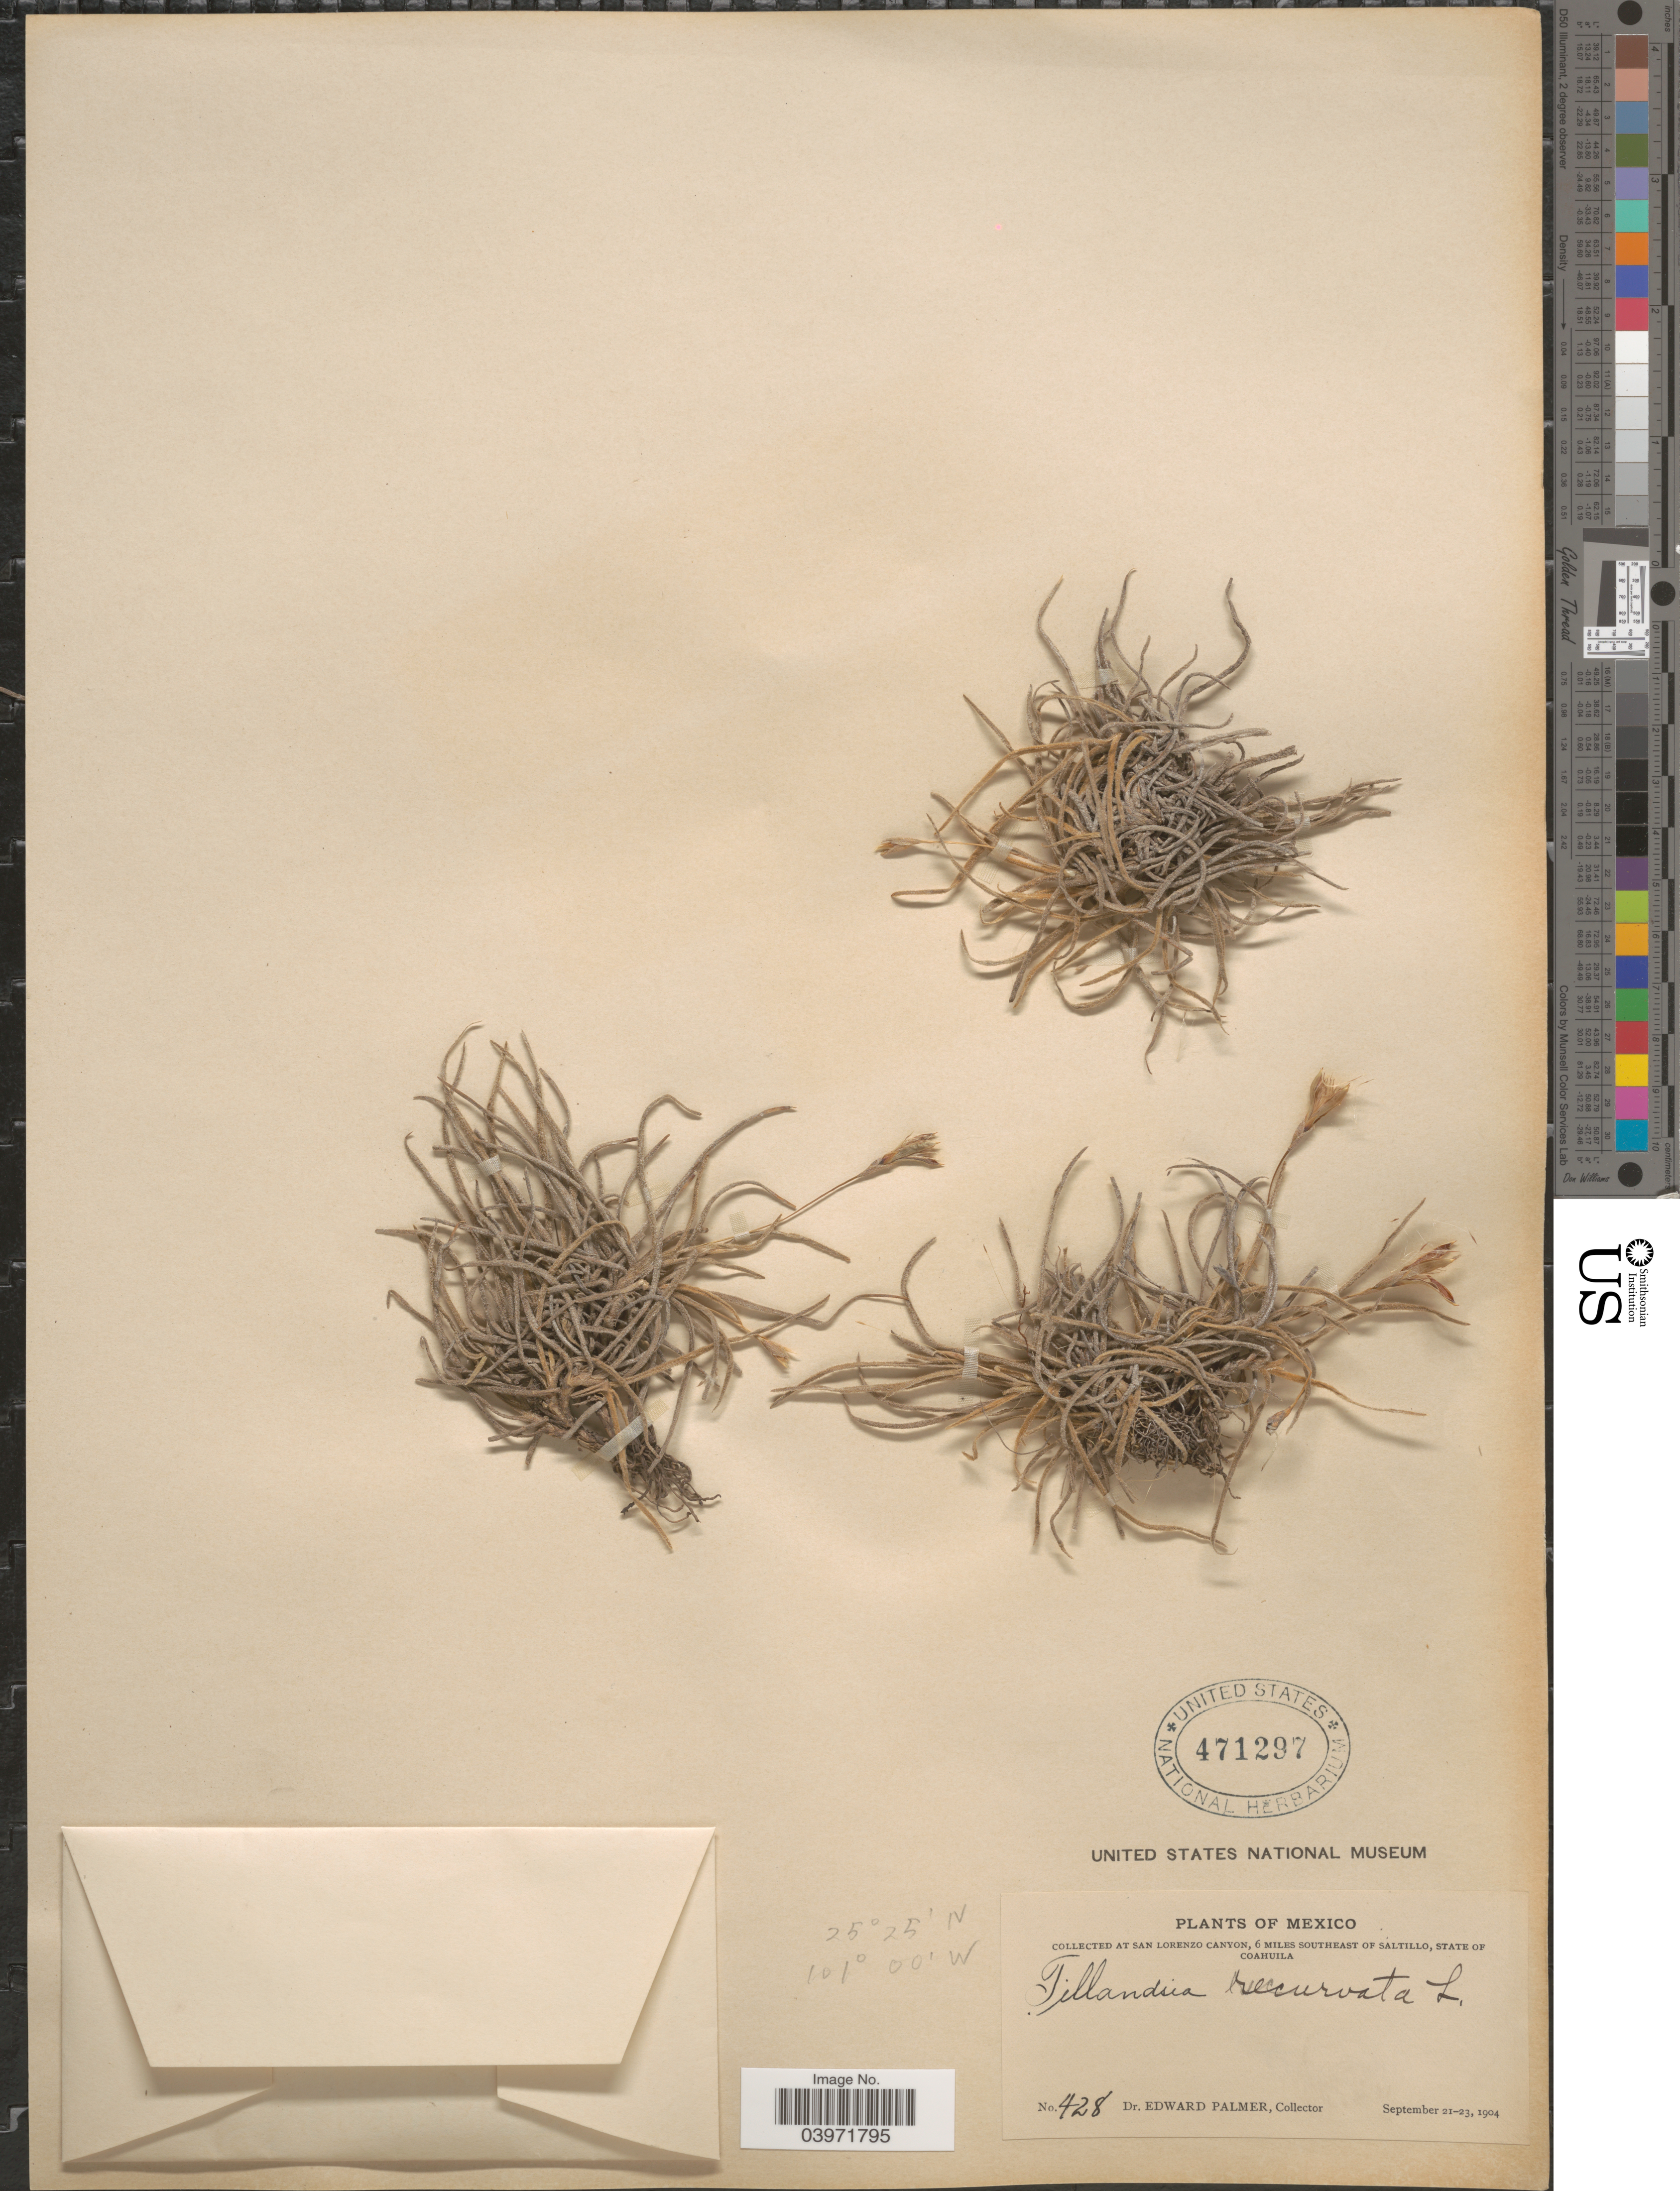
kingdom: Plantae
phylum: Tracheophyta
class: Liliopsida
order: Poales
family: Bromeliaceae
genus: Tillandsia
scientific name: Tillandsia recurvata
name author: L.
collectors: E. Palmer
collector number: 428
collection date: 1904-09-21/1904-09-23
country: Mexico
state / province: Coahuila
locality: At San Lorenzo Canyon, 6 miles southeast of Saltillo.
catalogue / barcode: US 471297